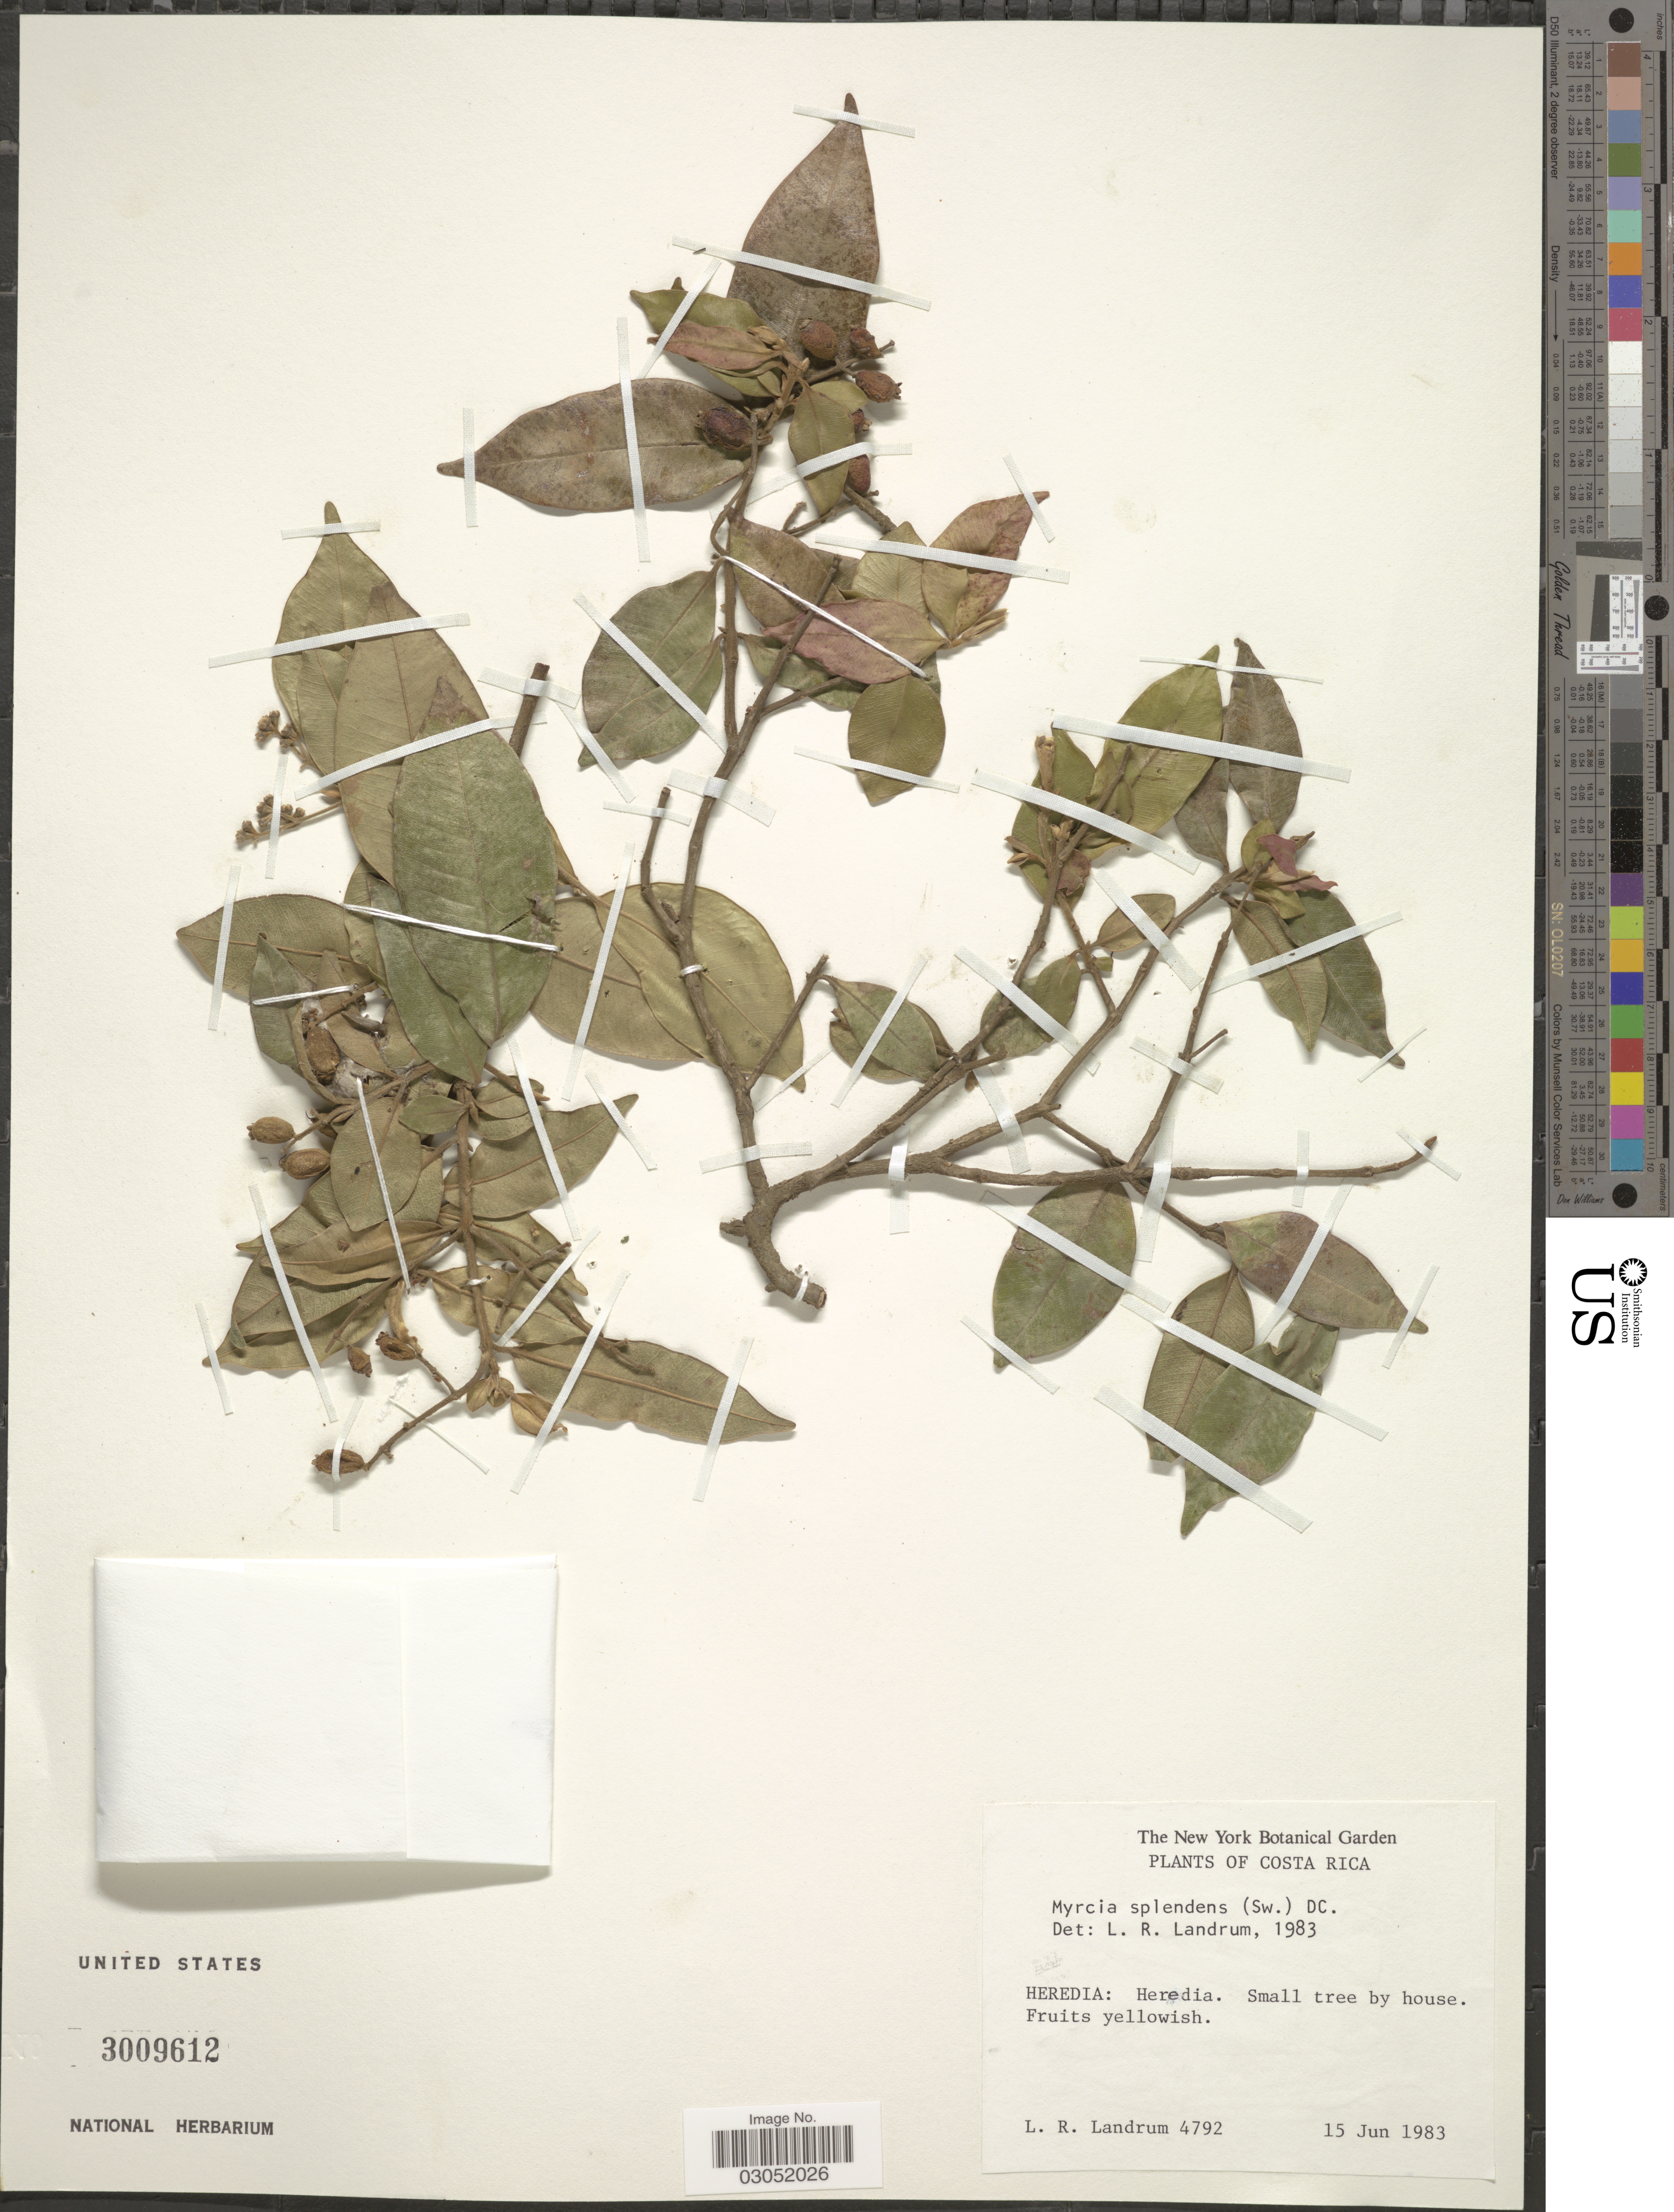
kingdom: Plantae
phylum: Tracheophyta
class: Magnoliopsida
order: Myrtales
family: Myrtaceae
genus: Myrcia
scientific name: Myrcia splendens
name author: (Sw.) DC.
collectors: L. R. Landrum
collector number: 4792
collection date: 1983-06-15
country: Costa Rica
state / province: Heredia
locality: Heredia.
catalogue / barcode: US 3009612